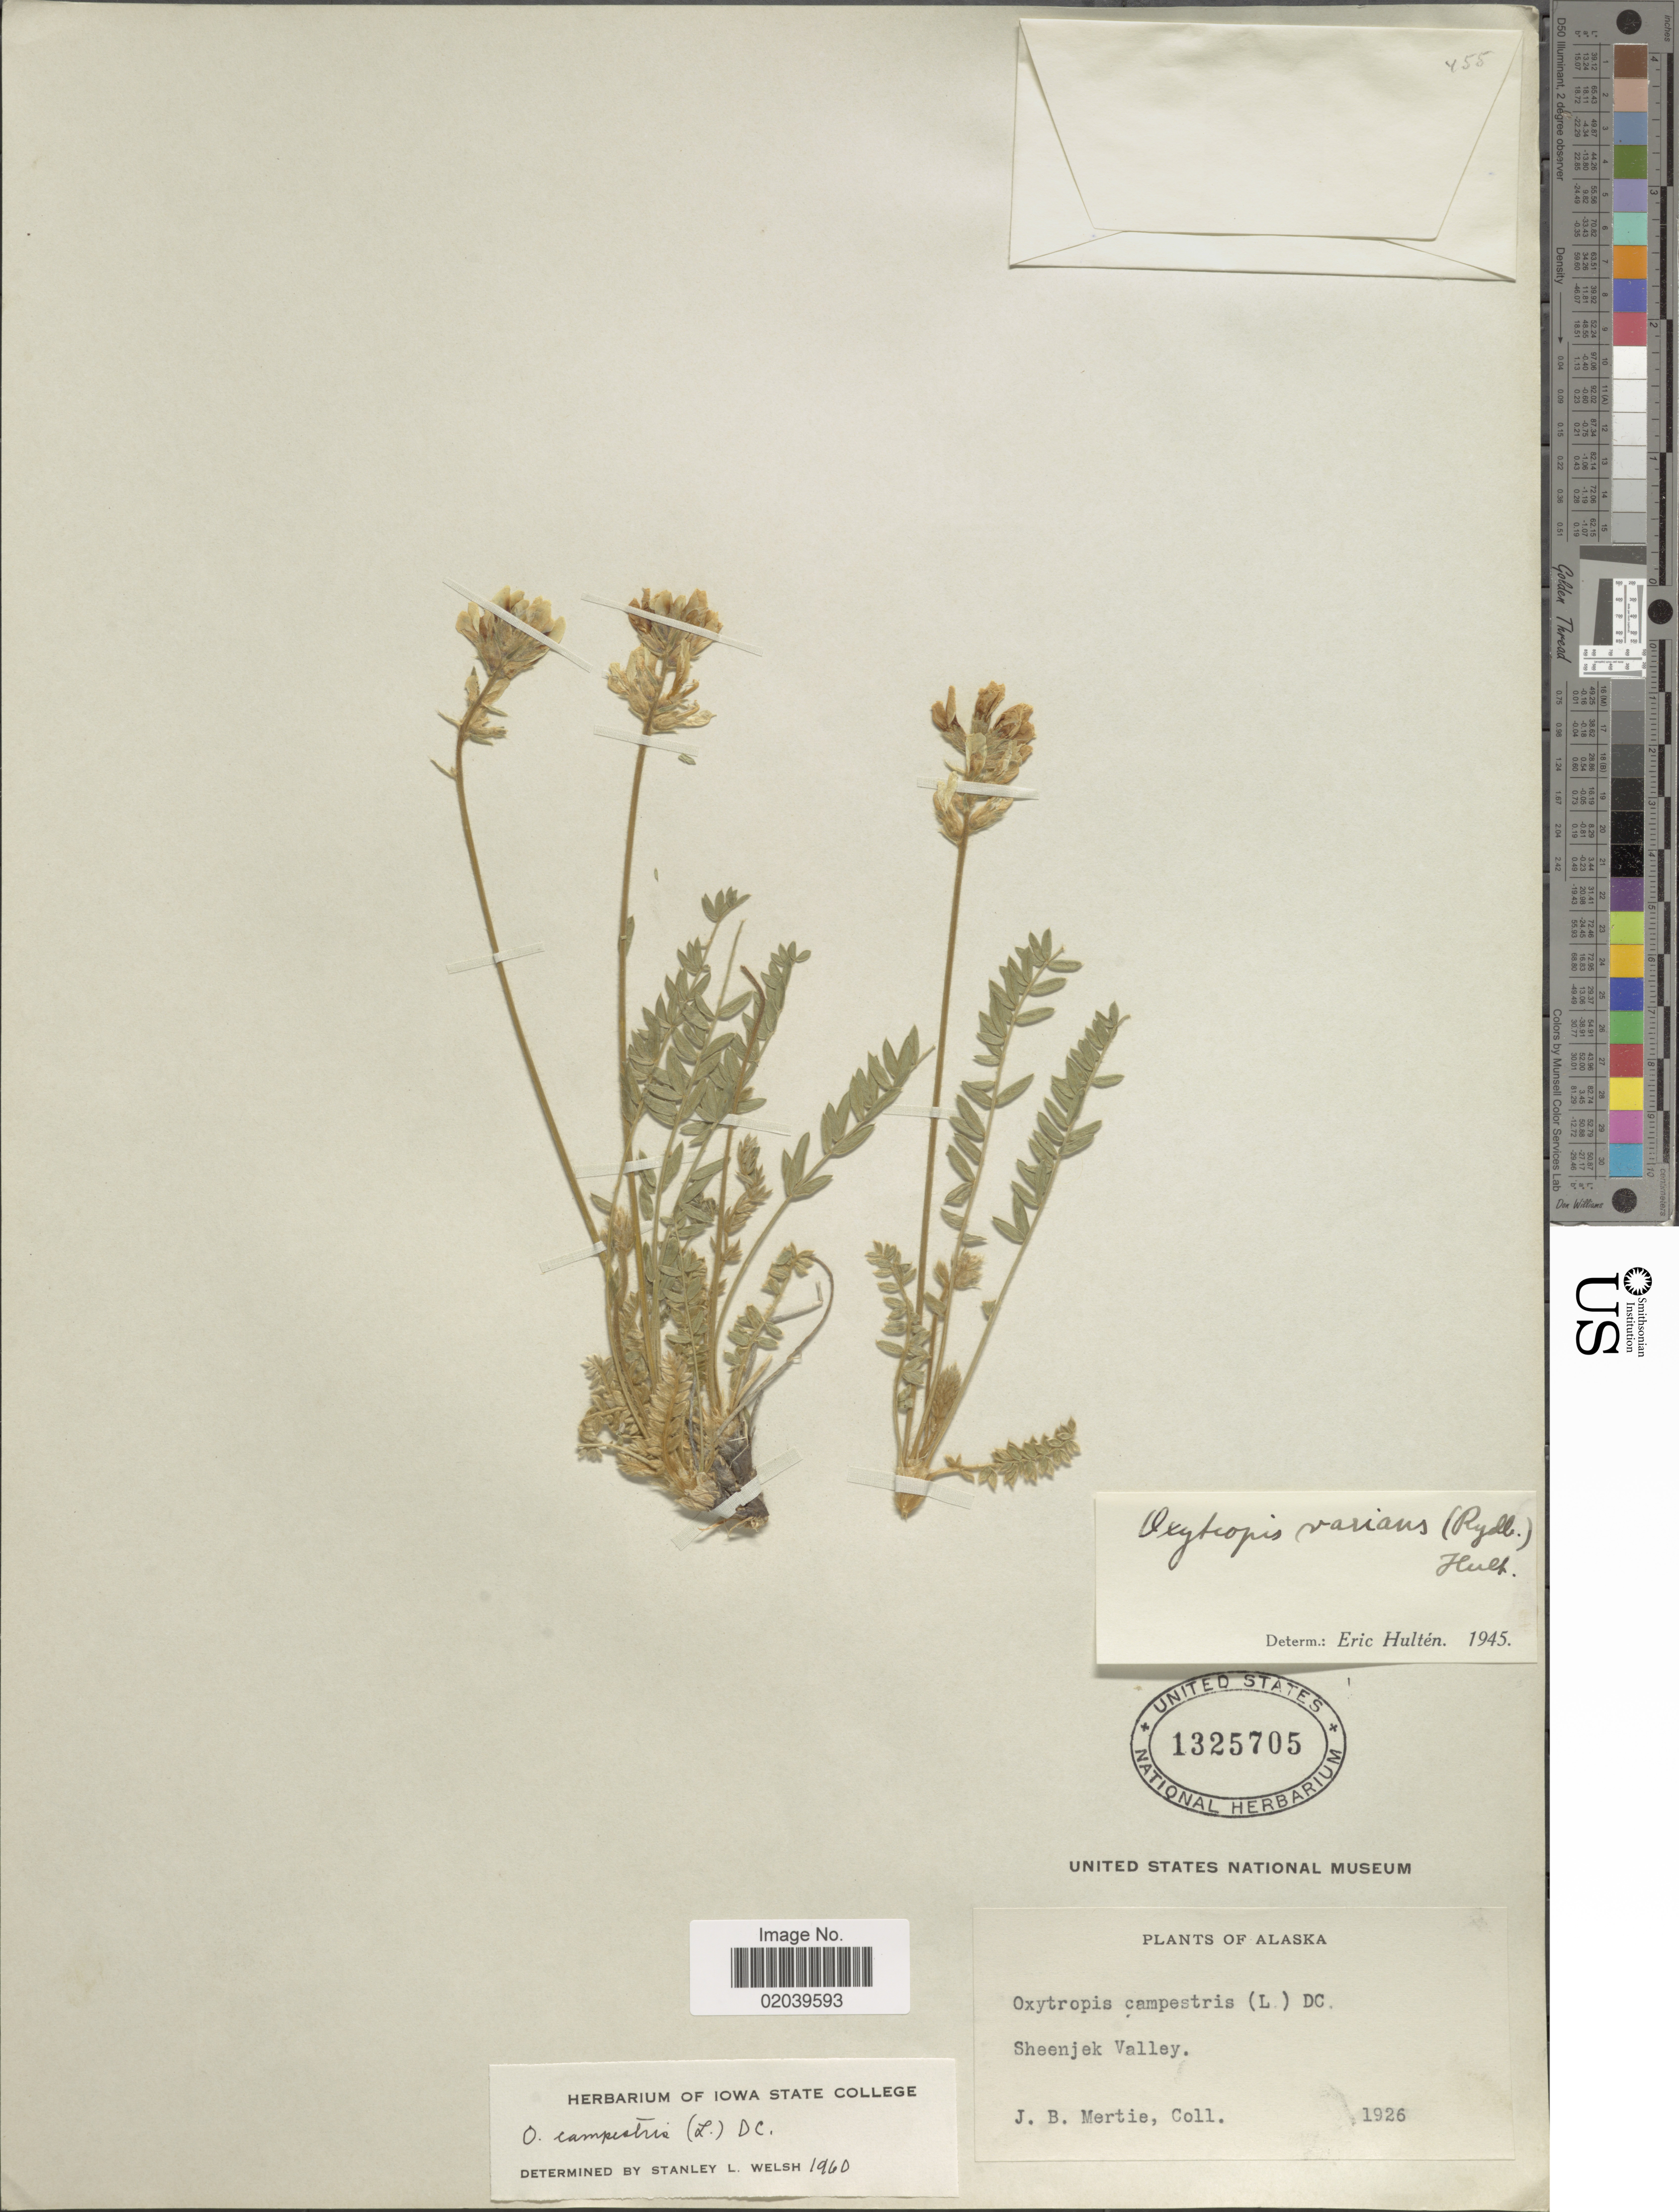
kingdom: Plantae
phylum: Tracheophyta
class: Magnoliopsida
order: Fabales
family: Fabaceae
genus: Oxytropis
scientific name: Oxytropis campestris var. varians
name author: (Rydb.) Barneby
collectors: J. Mertie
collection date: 1926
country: United States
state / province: Alaska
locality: Sheenjek Valley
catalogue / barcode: US 1325705